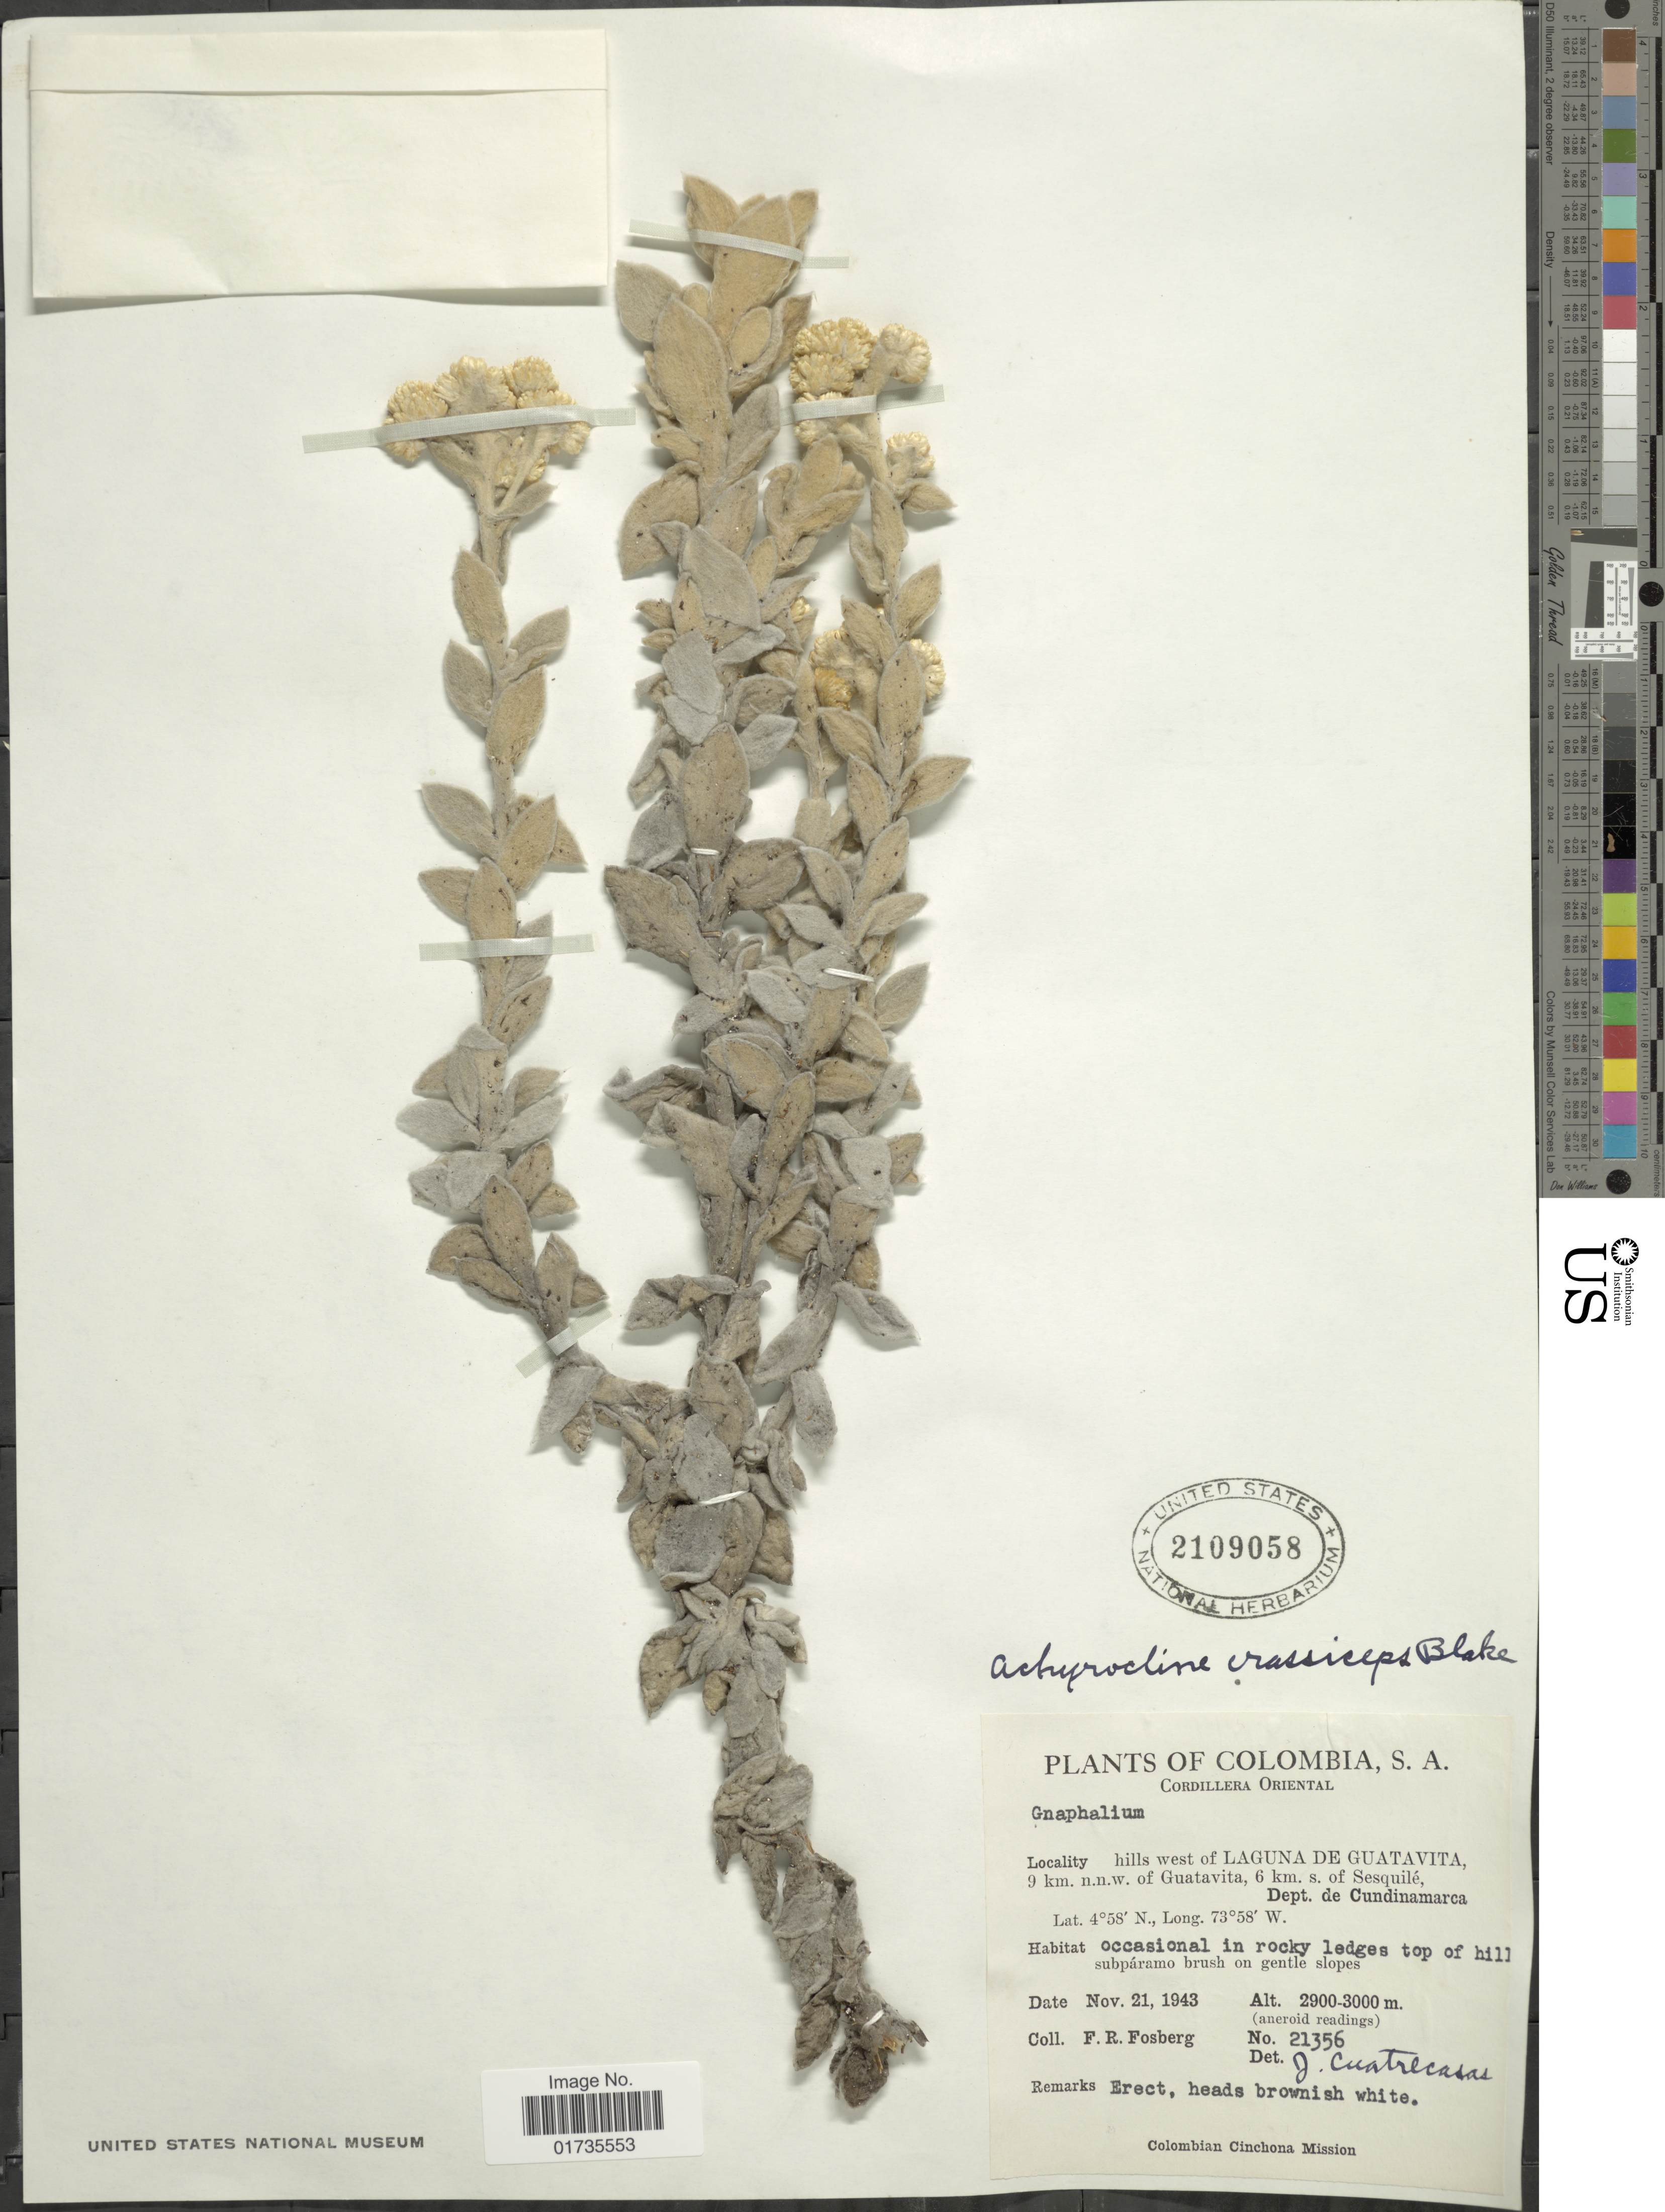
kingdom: Plantae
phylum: Tracheophyta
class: Magnoliopsida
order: Asterales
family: Asteraceae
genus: Achyrocline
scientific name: Achyrocline crassiceps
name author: S.F. Blake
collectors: F. R. Fosberg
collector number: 21356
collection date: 1943-11-21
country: Colombia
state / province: Cundinamarca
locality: Colombia. Cordillera Oriental. hills west of Luguna de Guatavita, 9 km. n. n. w. of Guatavita, 6 km. s. of Sesquile, Dept. de Cundinamarca. Occasional in rocky ledges top of hill.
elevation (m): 2900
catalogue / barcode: US 2109058